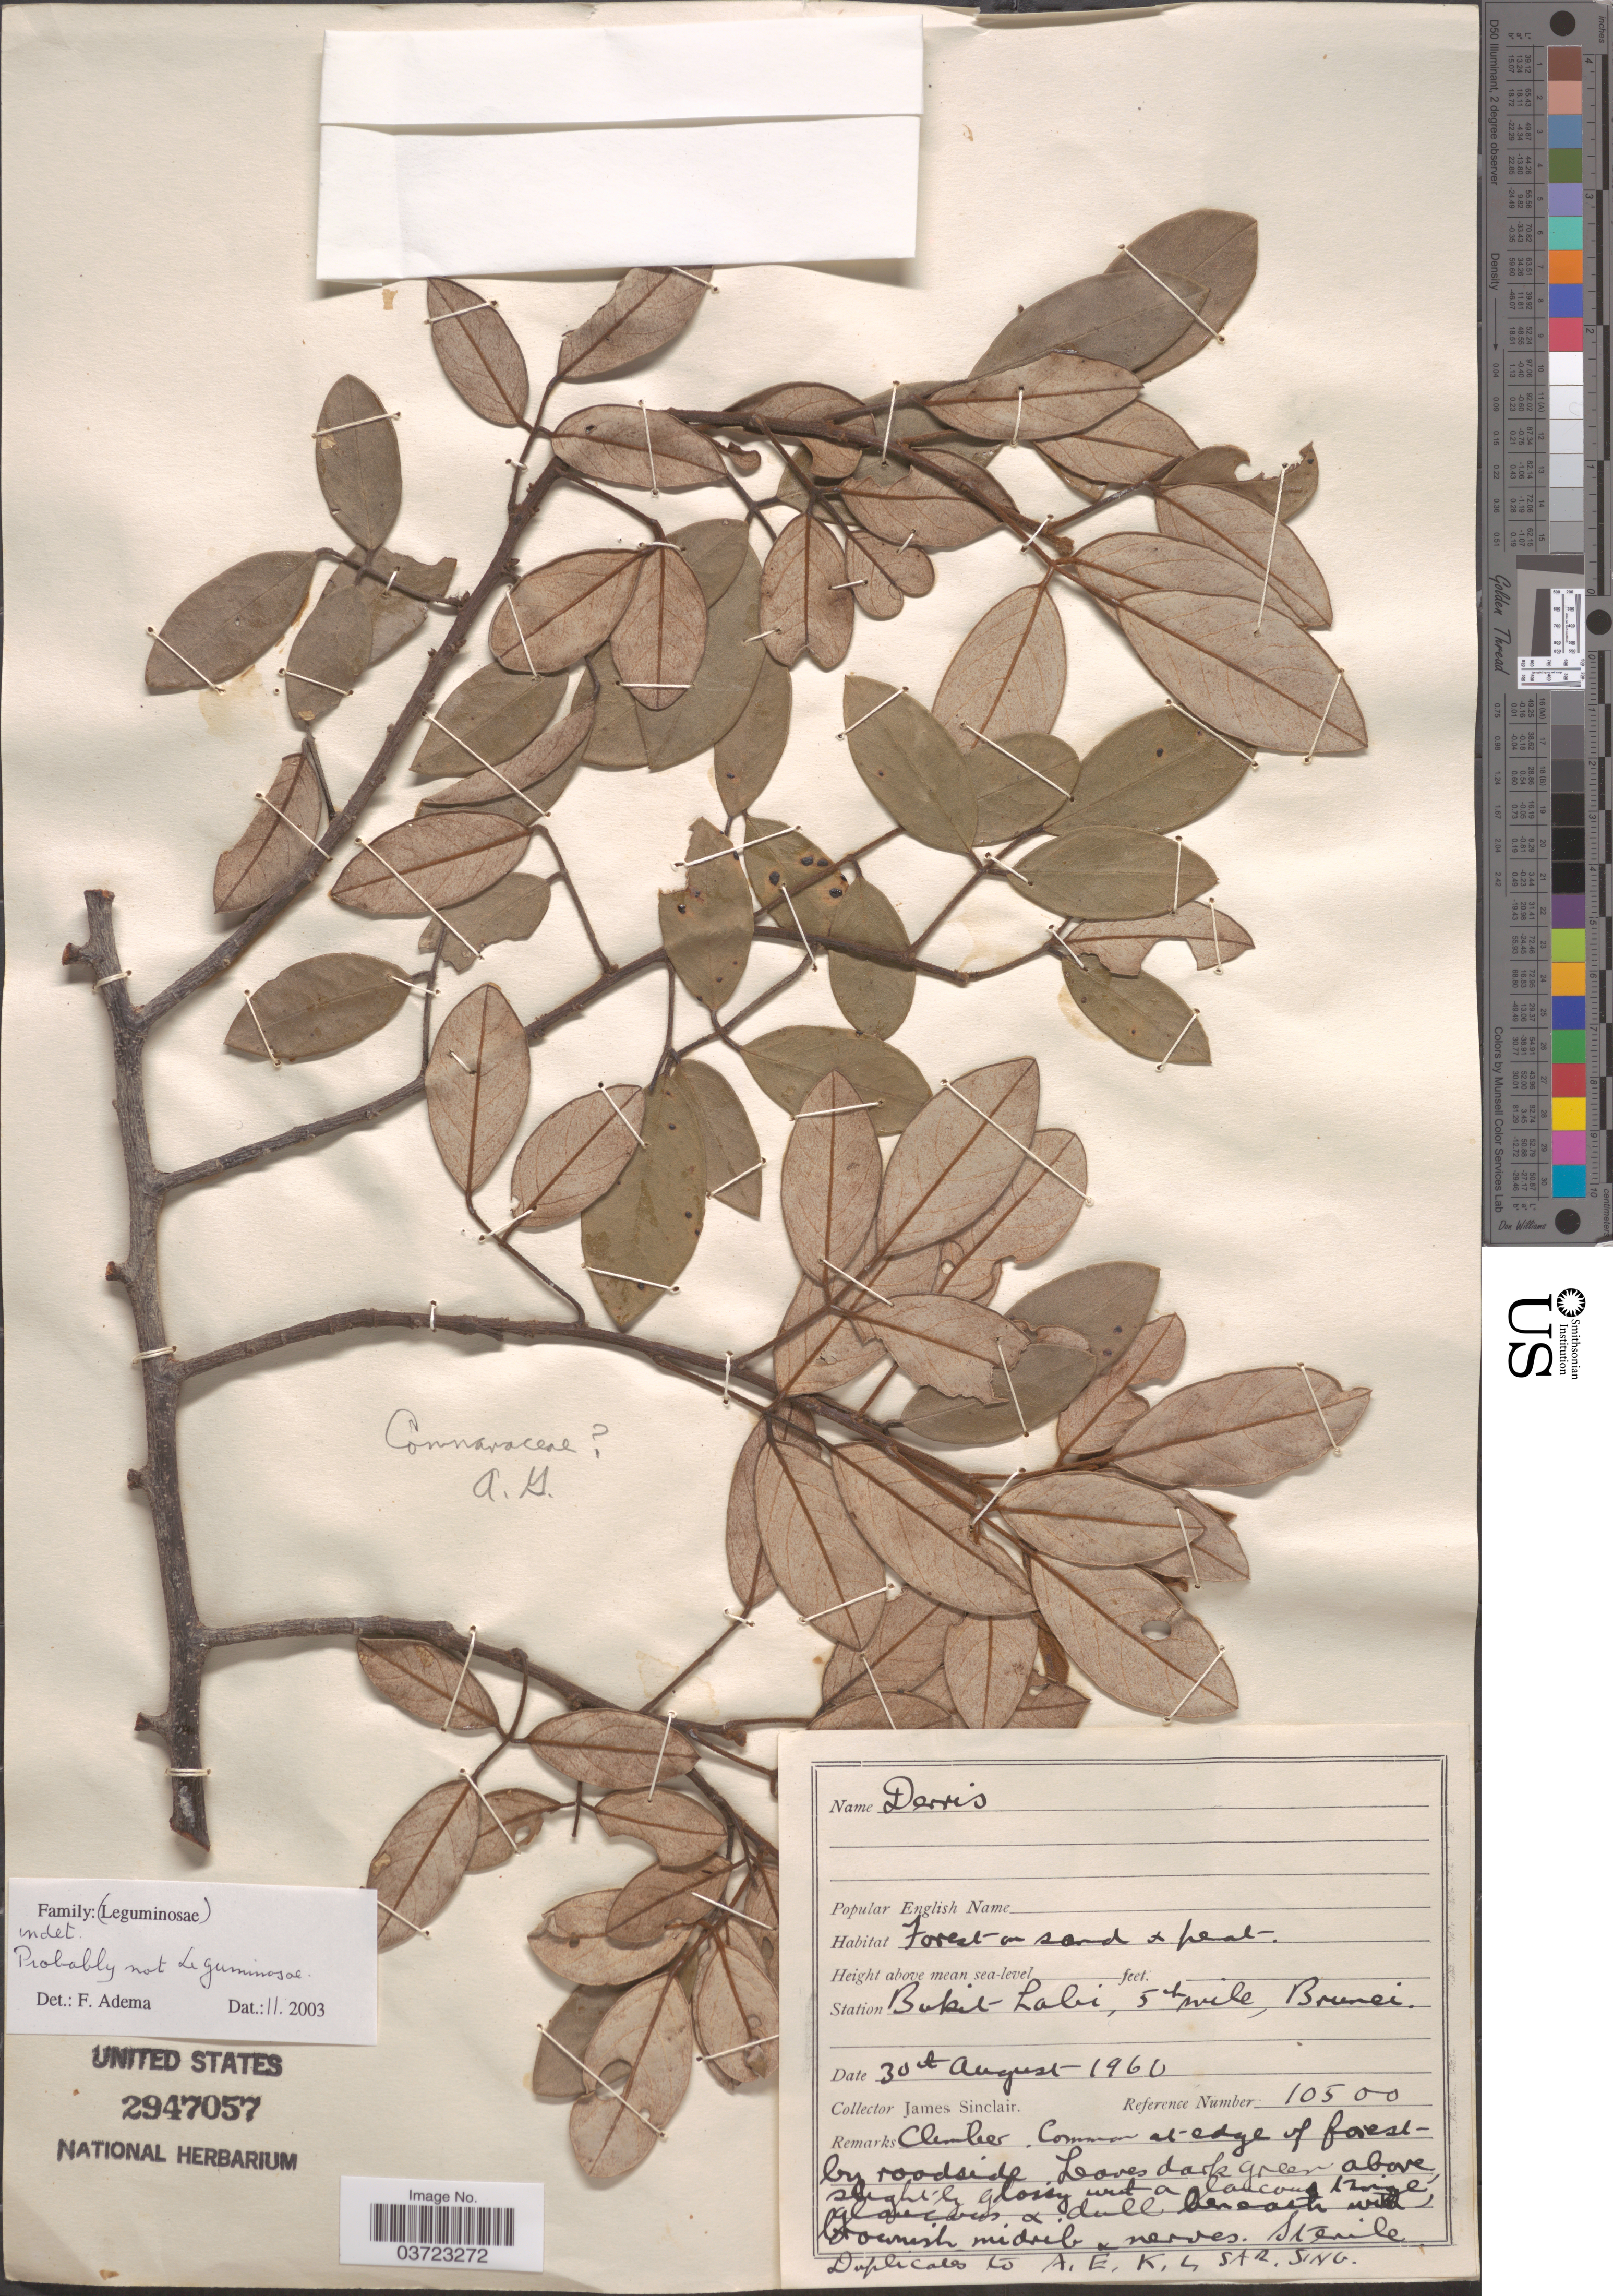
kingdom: Plantae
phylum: Tracheophyta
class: Magnoliopsida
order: Fabales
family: Fabaceae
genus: Dalbergia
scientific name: Dalbergia havilandii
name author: Prain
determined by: Adema, F. A. C. B.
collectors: J. Sinclair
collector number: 10500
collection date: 1960-08-30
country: Brunei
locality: Station Bukit Labi, 5th mile, Brunei.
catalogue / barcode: US 2947057